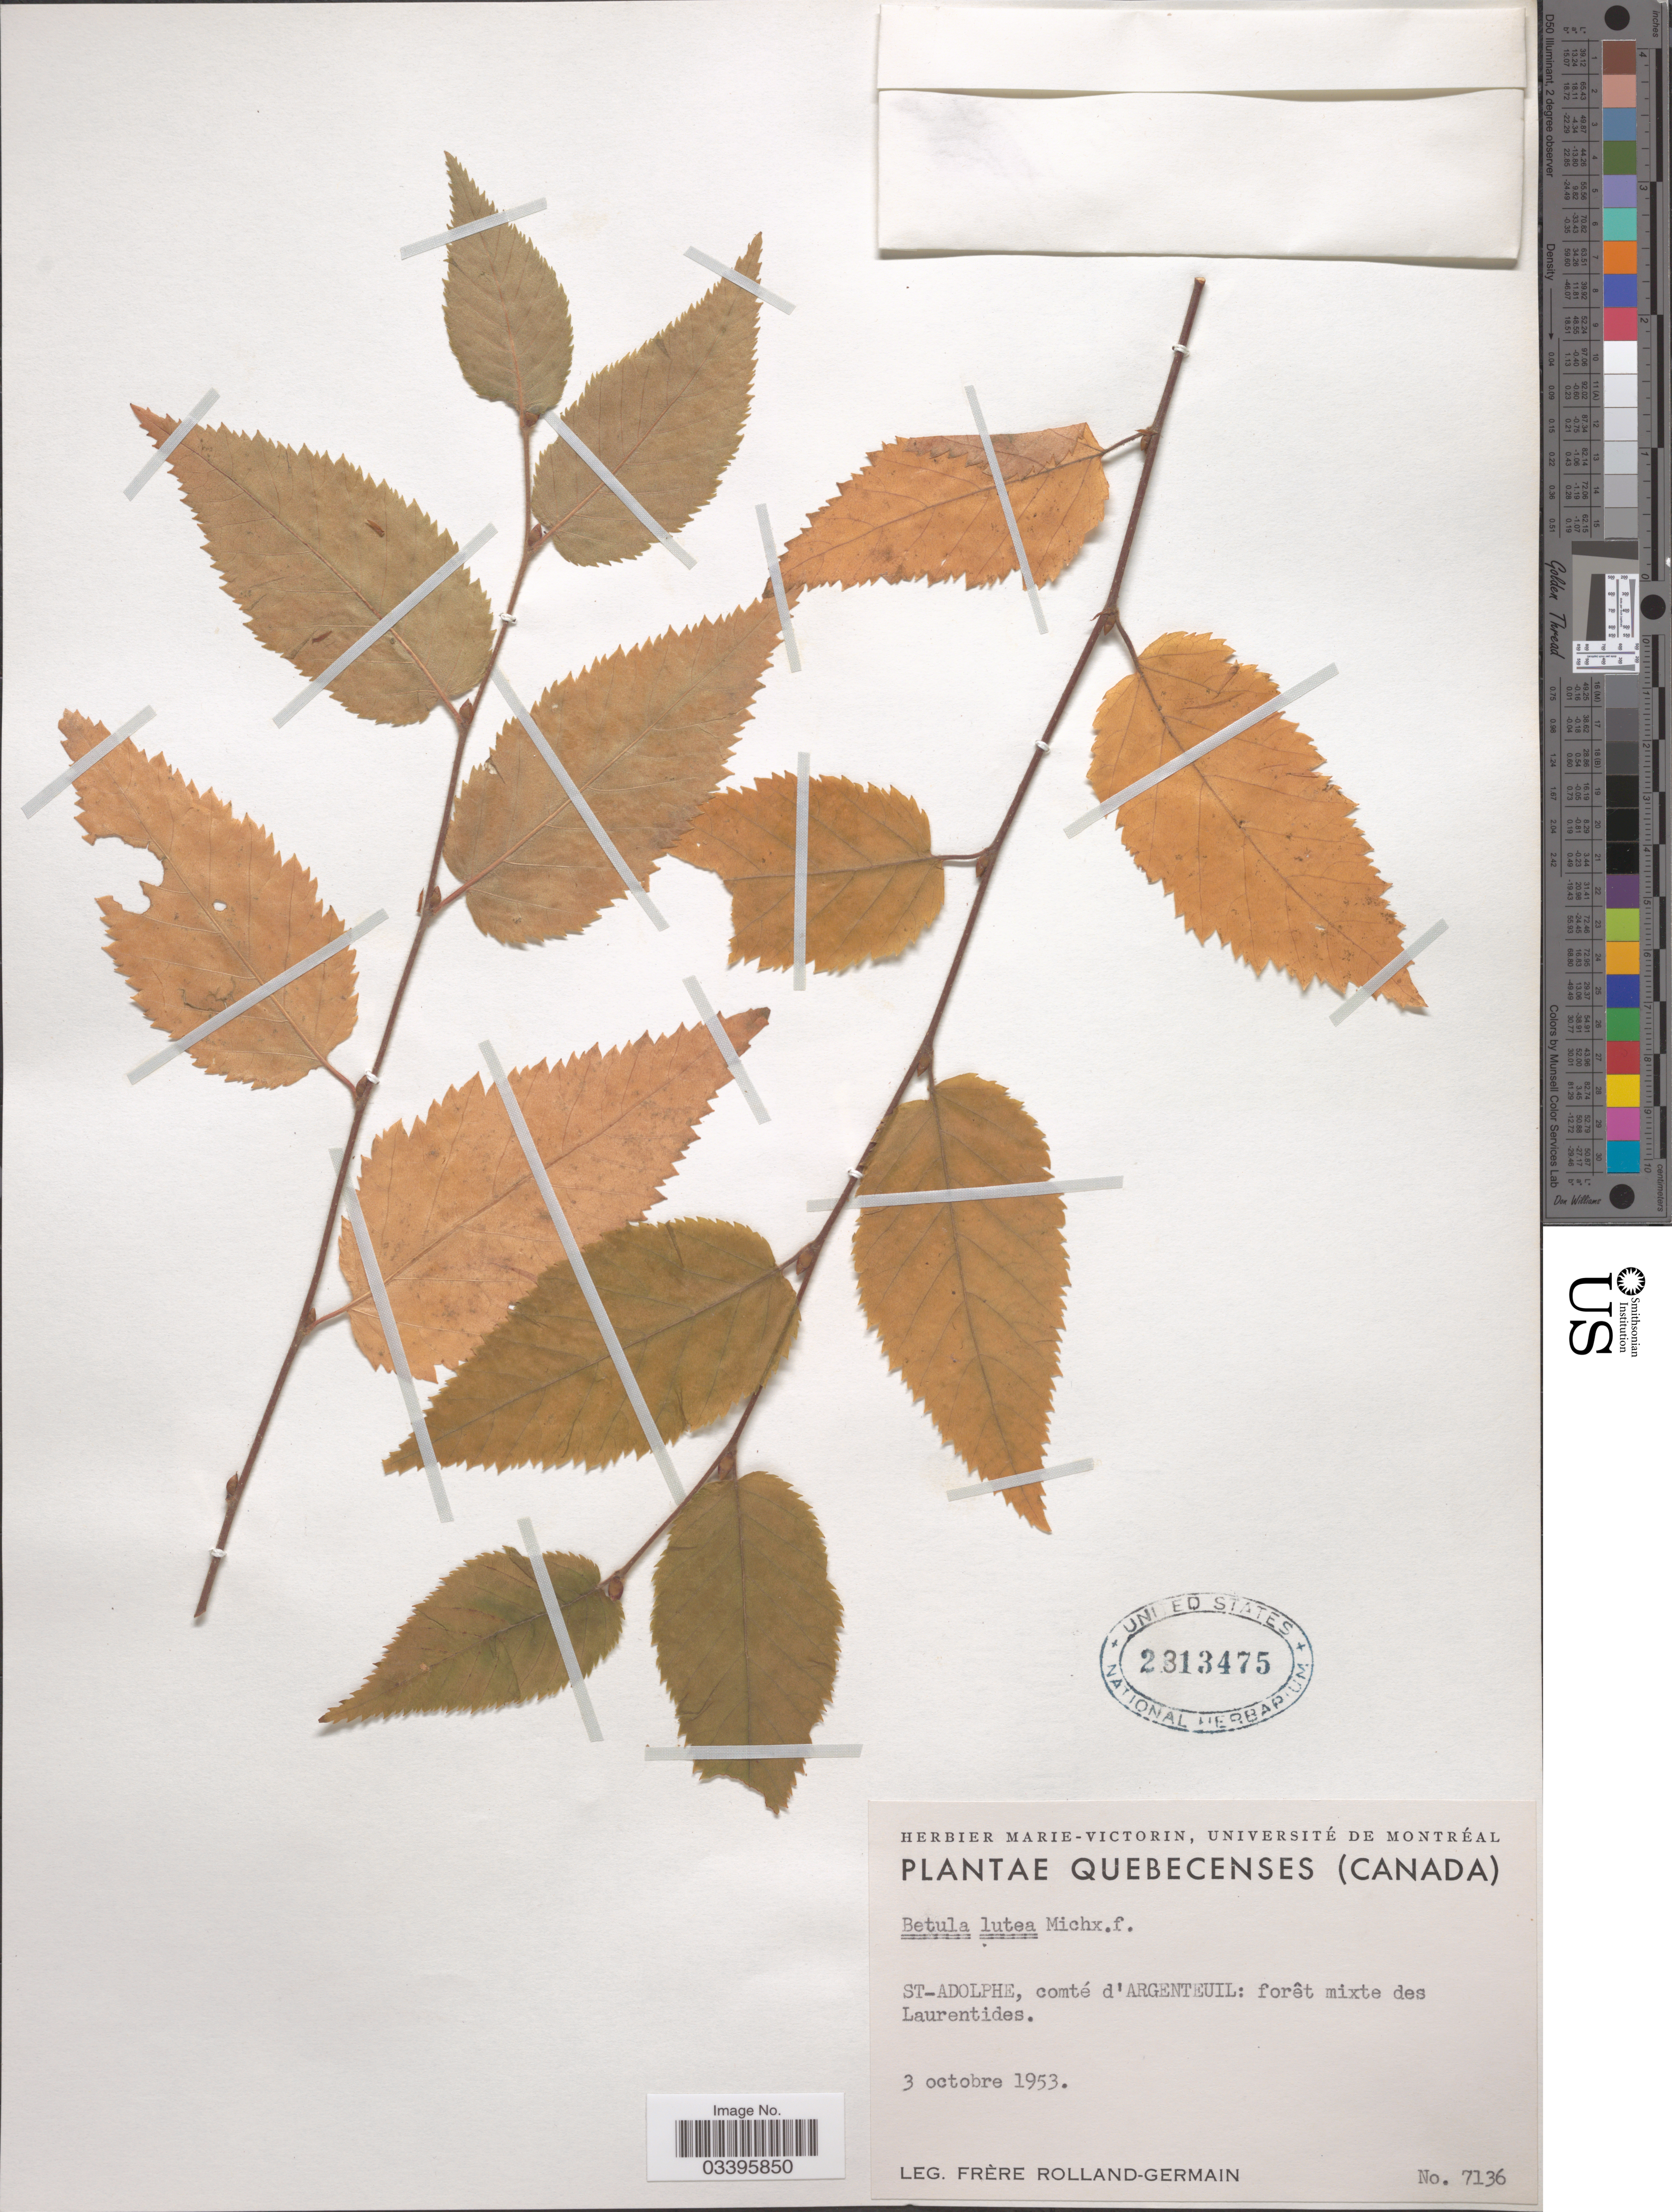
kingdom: Plantae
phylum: Tracheophyta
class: Magnoliopsida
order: Fagales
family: Betulaceae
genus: Betula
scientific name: Betula lutea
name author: F. Michx.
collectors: Rolland-Germain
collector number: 7136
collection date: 1953-10-03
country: Canada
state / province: Quebec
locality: St-Adolphe, comté d'Argenteuil: forêt mixte des Laurentides.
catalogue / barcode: US 2313475